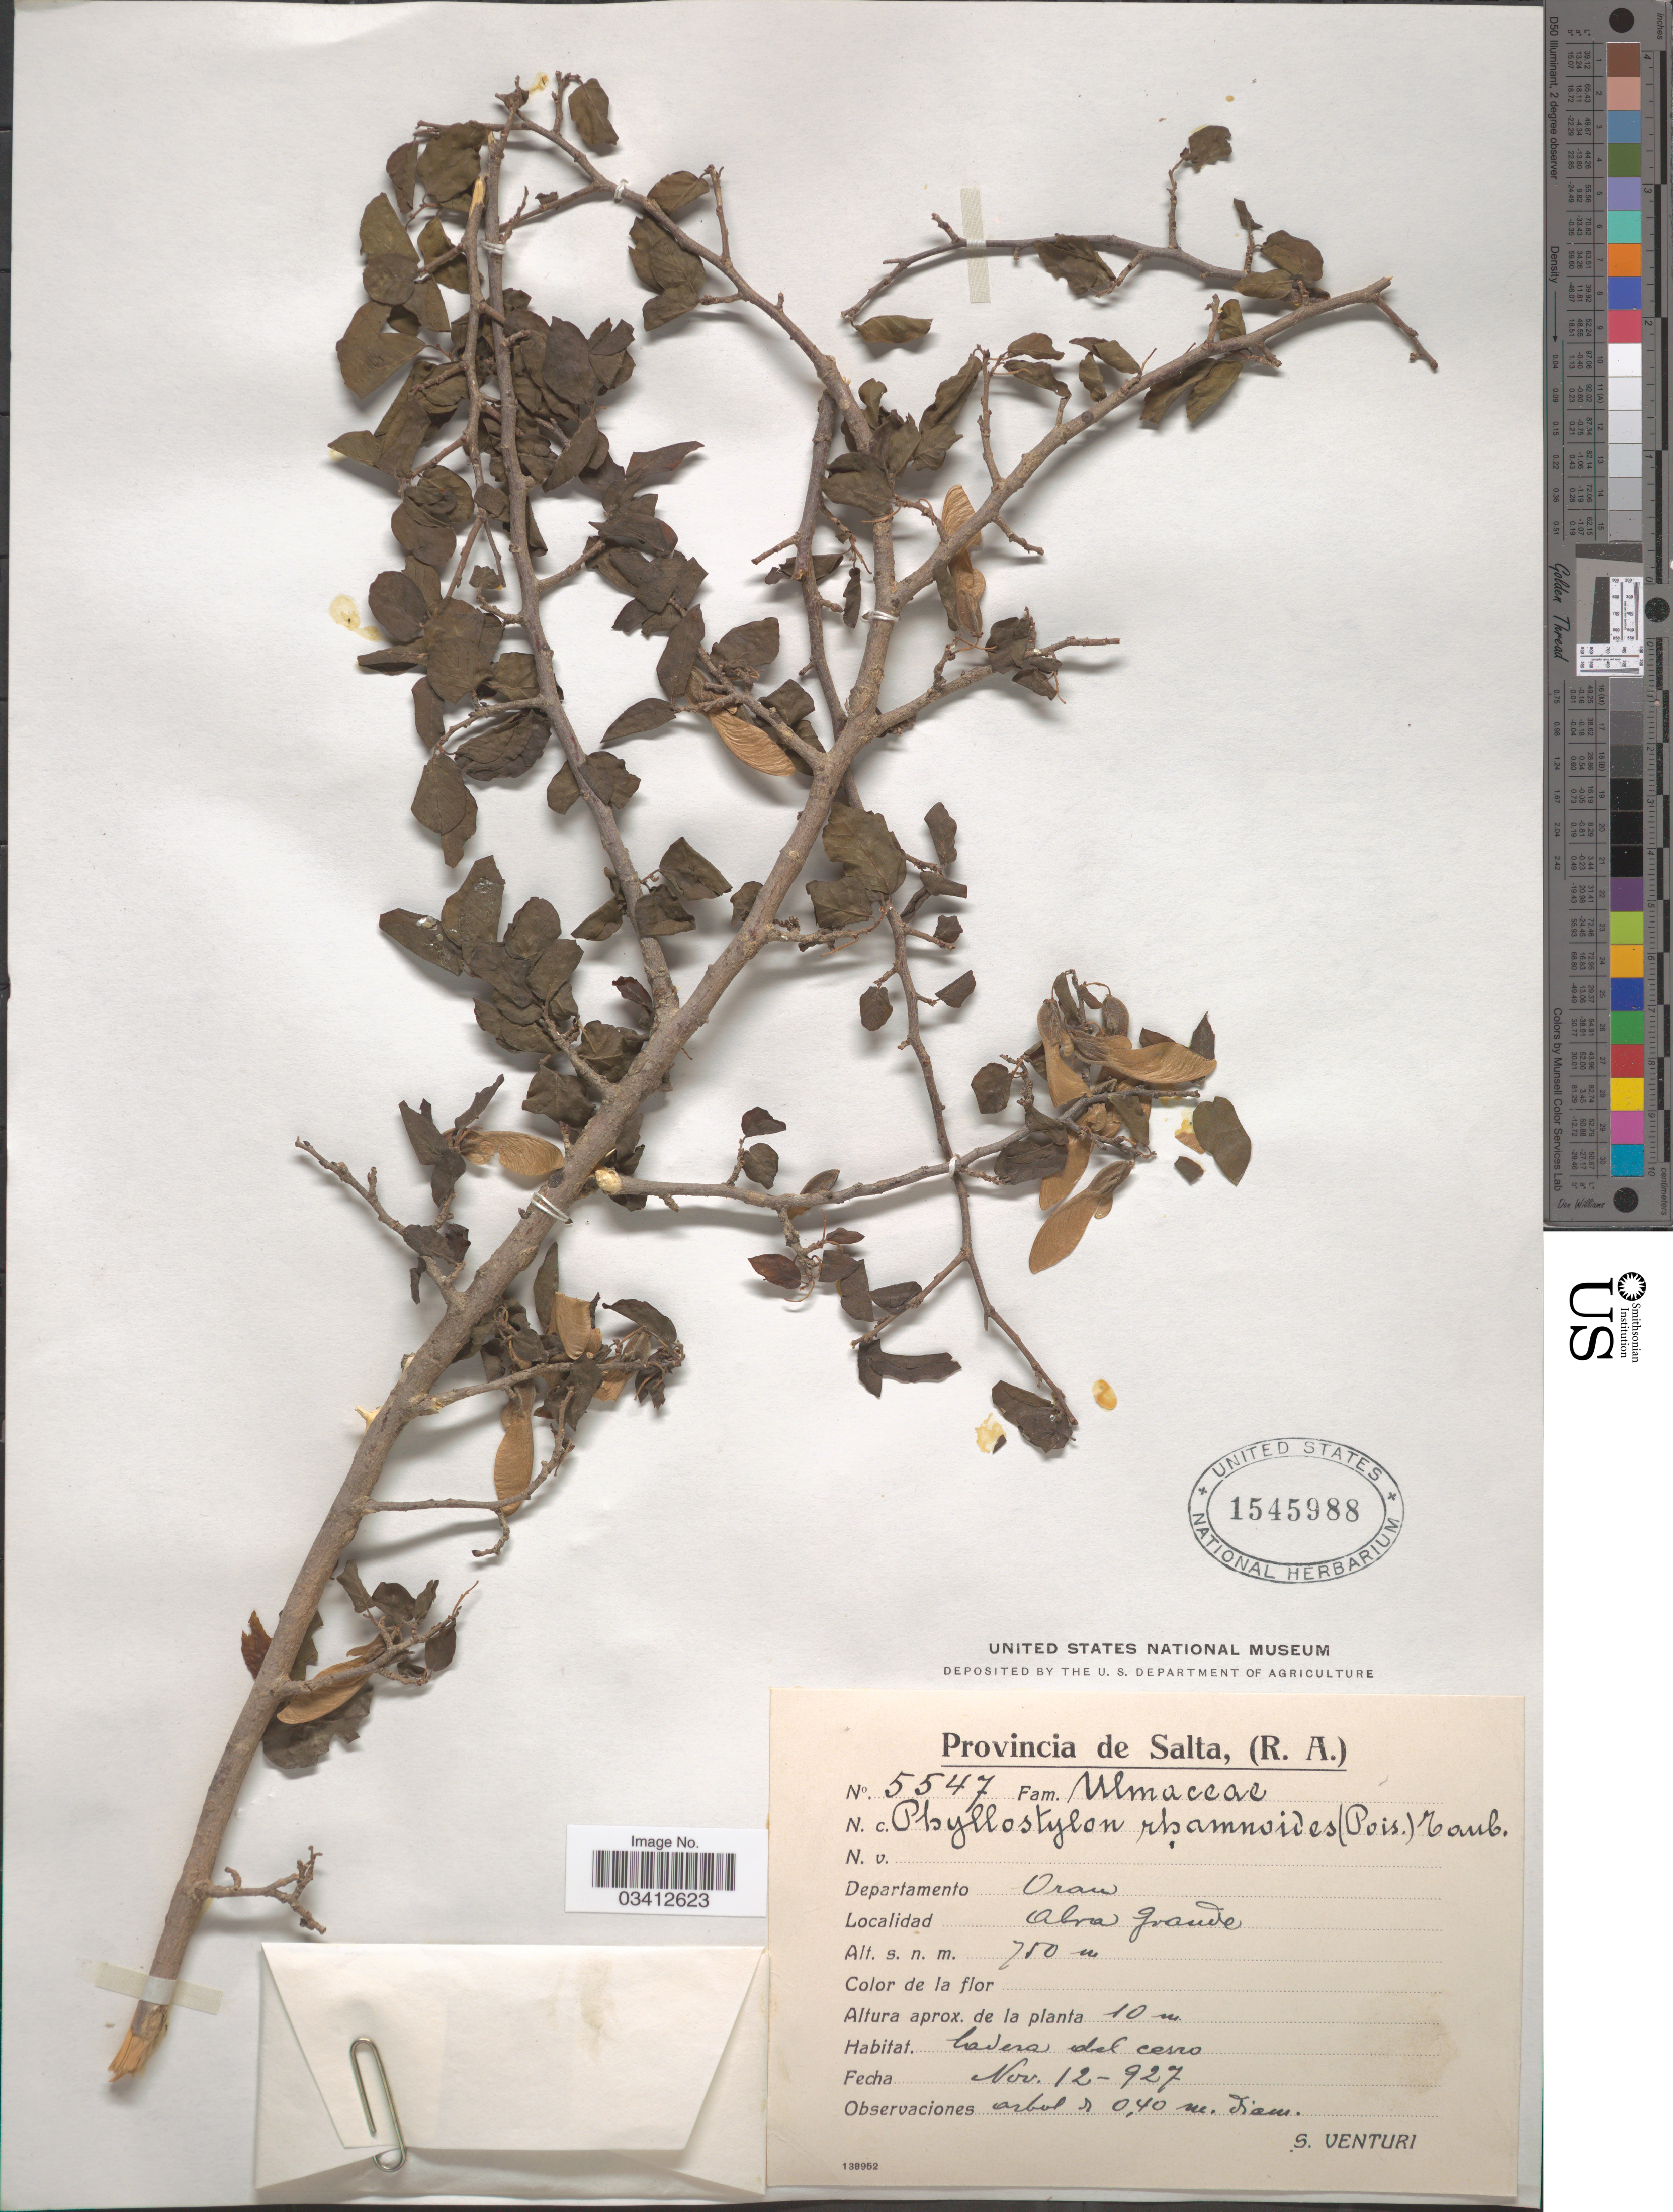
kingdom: Plantae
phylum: Tracheophyta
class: Magnoliopsida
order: Rosales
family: Ulmaceae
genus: Phyllostylon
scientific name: Phyllostylon rhamnoides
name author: (J. Poiss.) Taub.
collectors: S. Venturi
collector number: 5547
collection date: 1927-11-12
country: Argentina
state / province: Salta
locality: Departamento Oran. Abra Grande.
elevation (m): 750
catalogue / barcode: US 1545988